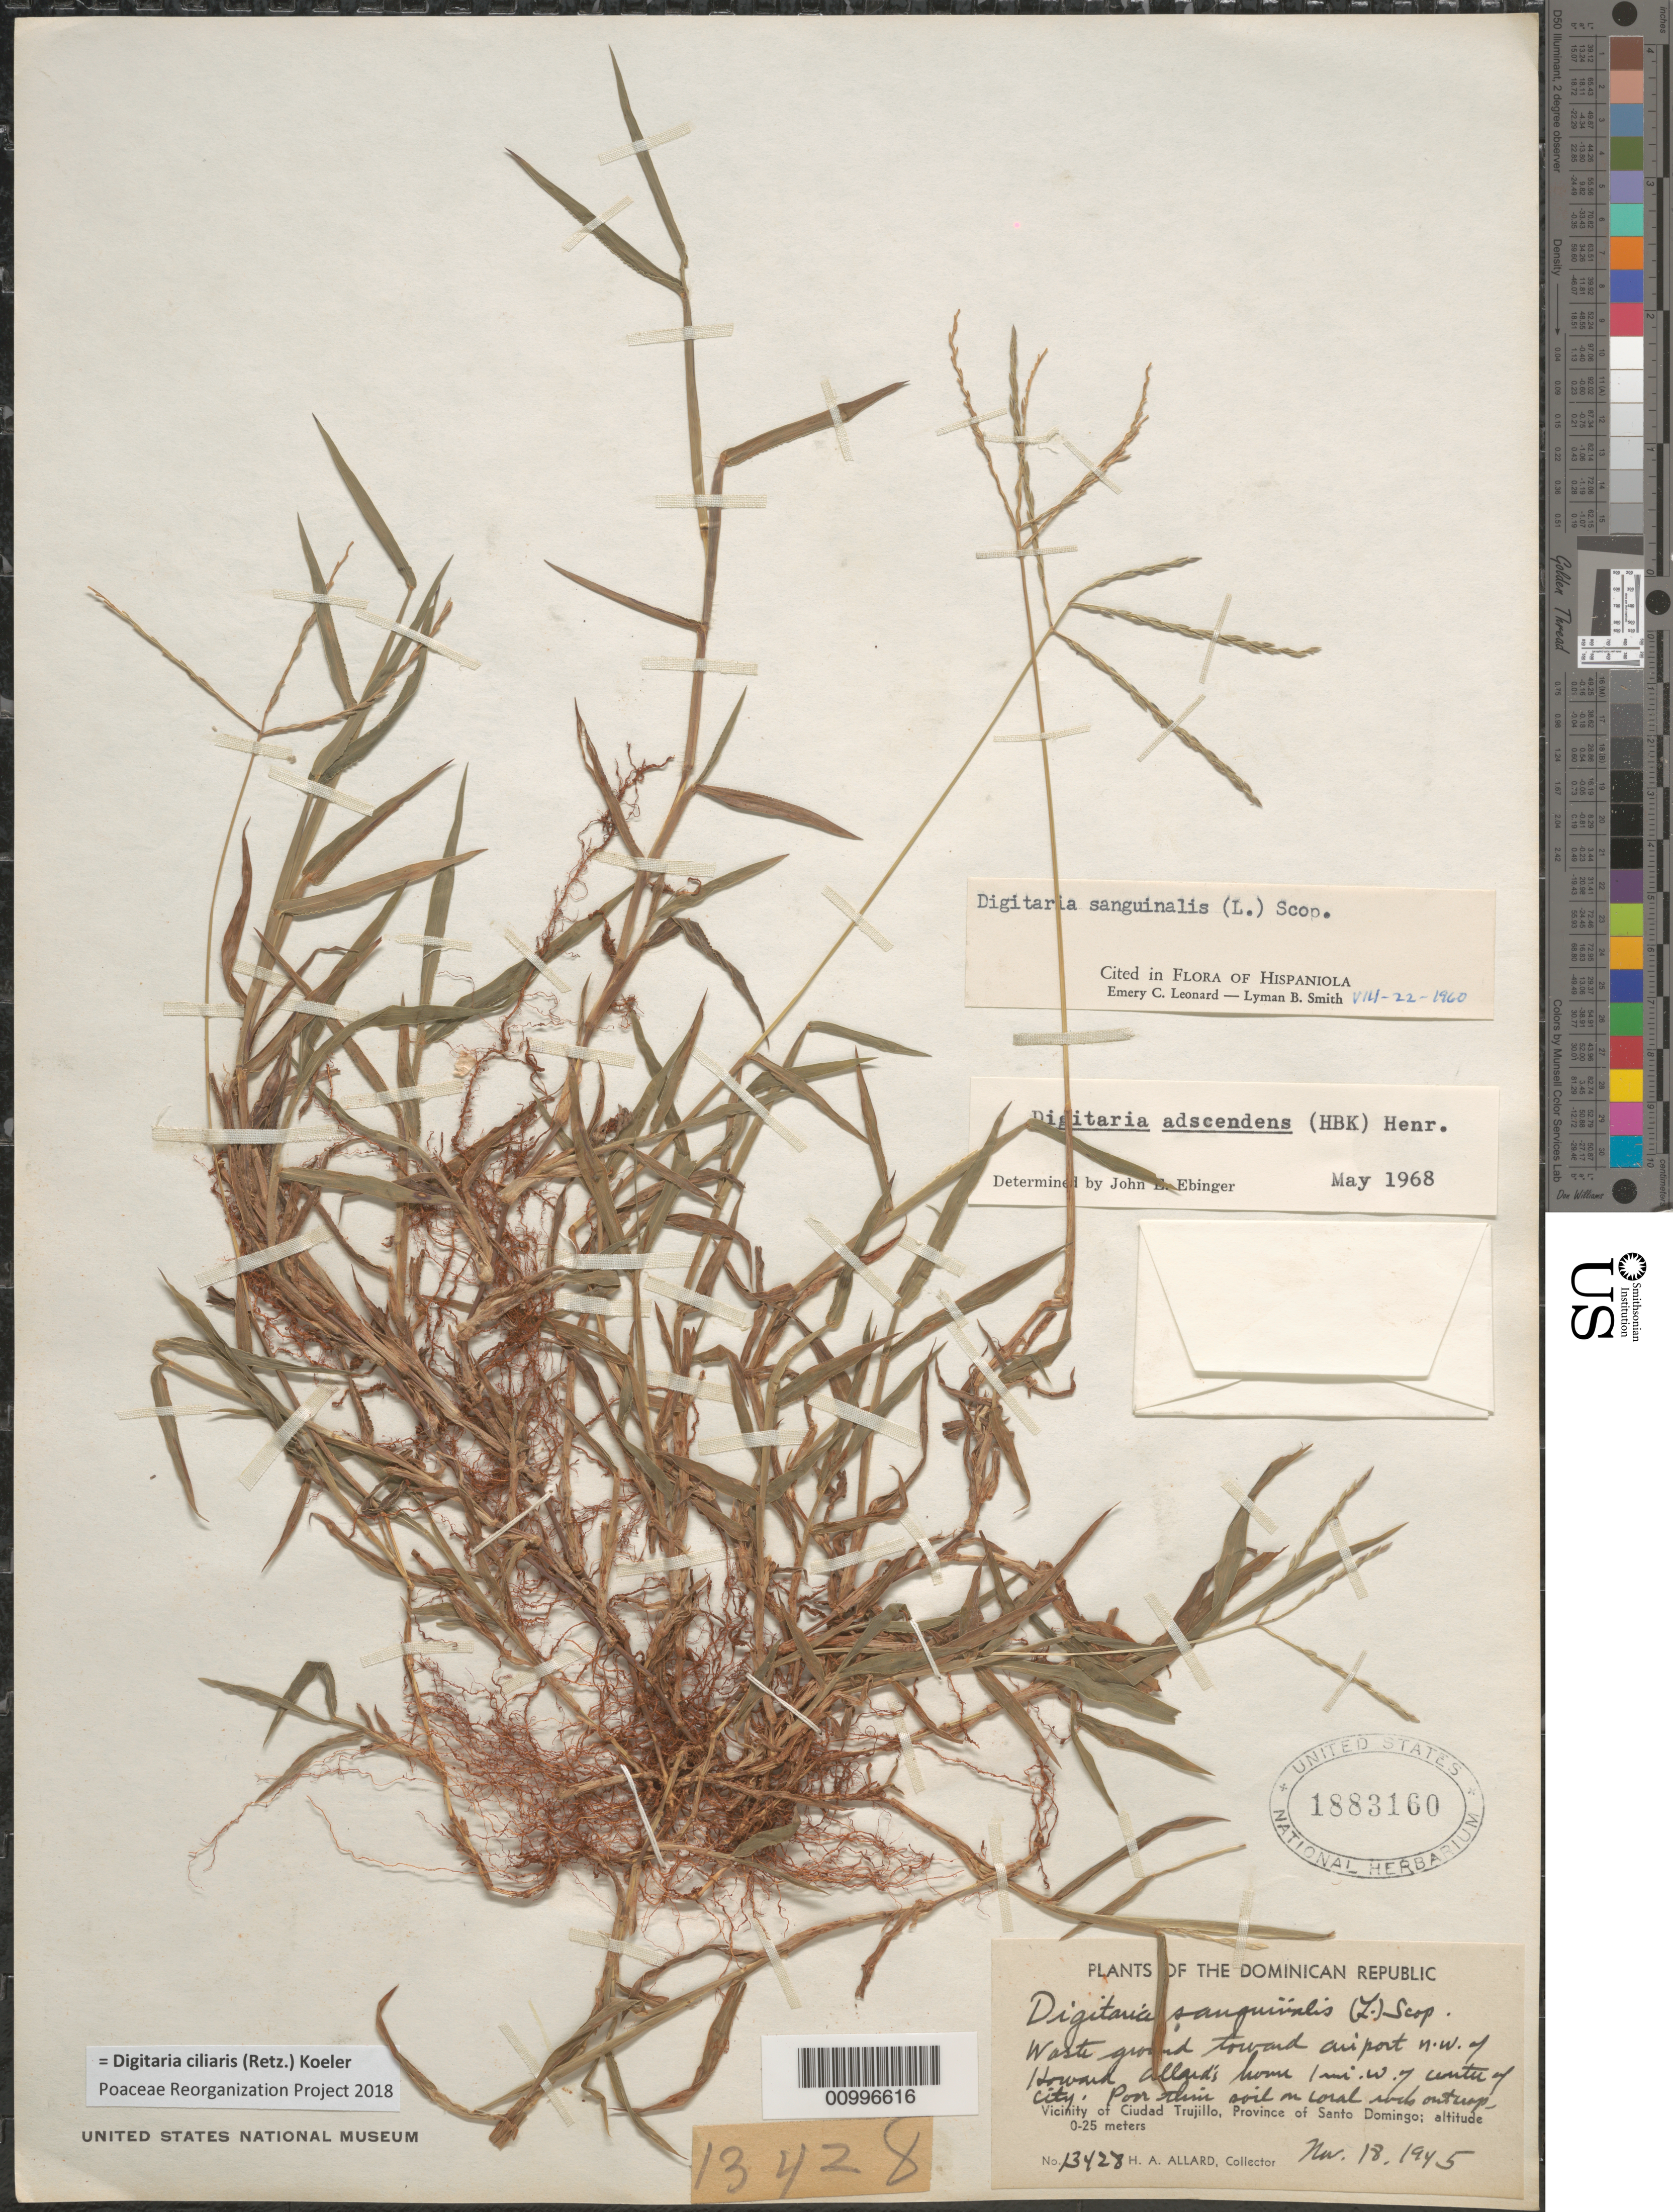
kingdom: Plantae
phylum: Tracheophyta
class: Liliopsida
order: Poales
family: Poaceae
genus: Digitaria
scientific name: Digitaria ciliaris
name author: (Retz.) Koeler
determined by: Poaceae Reorganization Project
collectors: H. A. Allard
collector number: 13428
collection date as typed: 18 Nov 1945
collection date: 1945-11-18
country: Dominican Republic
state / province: Distrito Nacional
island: Hispaniola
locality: Vicinity of Santo Domingo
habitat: waste ground toward airport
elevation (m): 0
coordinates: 0 N, 0 E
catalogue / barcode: US 1883160